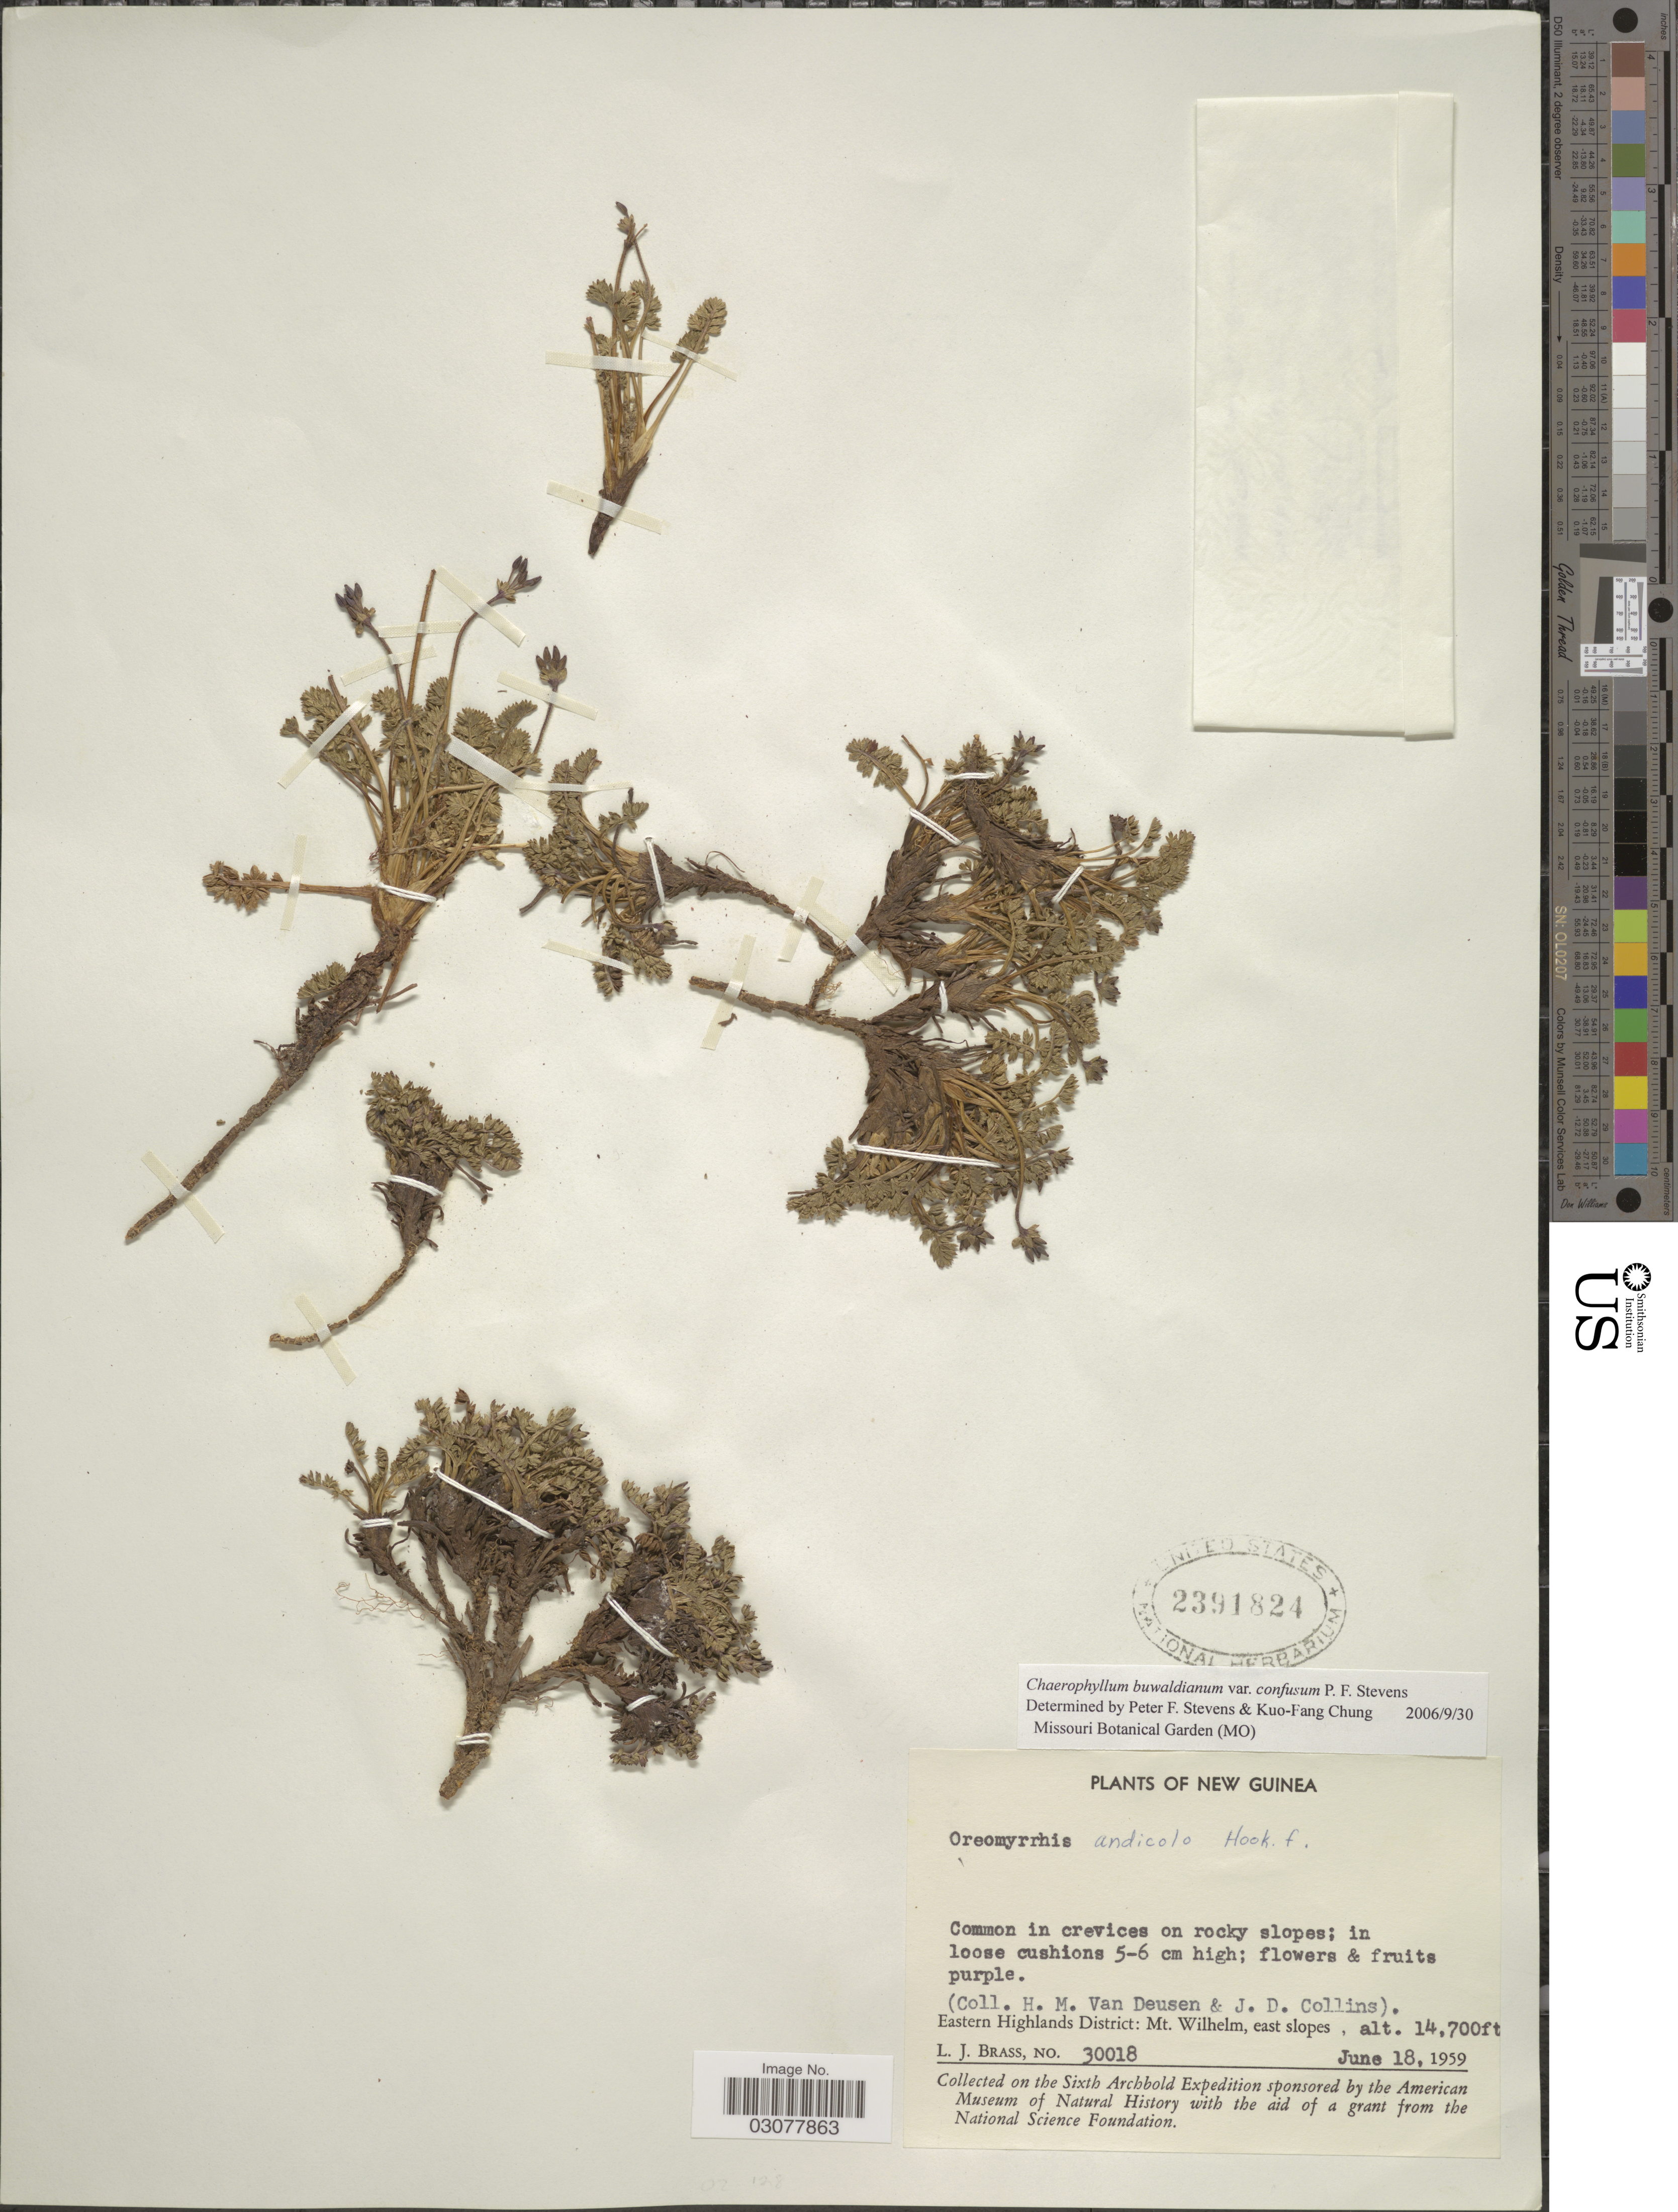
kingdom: Plantae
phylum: Tracheophyta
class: Magnoliopsida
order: Apiales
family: Apiaceae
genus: Chaerophyllum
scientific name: Chaerophyllum buwaldianum var. confusum P.F. Stevens var. nov ined.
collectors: H. Van Deusen & J. Collins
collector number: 30018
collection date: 1959-06-18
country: Papua New Guinea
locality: New Guinea, Eastern Highlands District: Mt. Wilhelm, east slopes.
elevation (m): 4481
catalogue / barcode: US 2391824